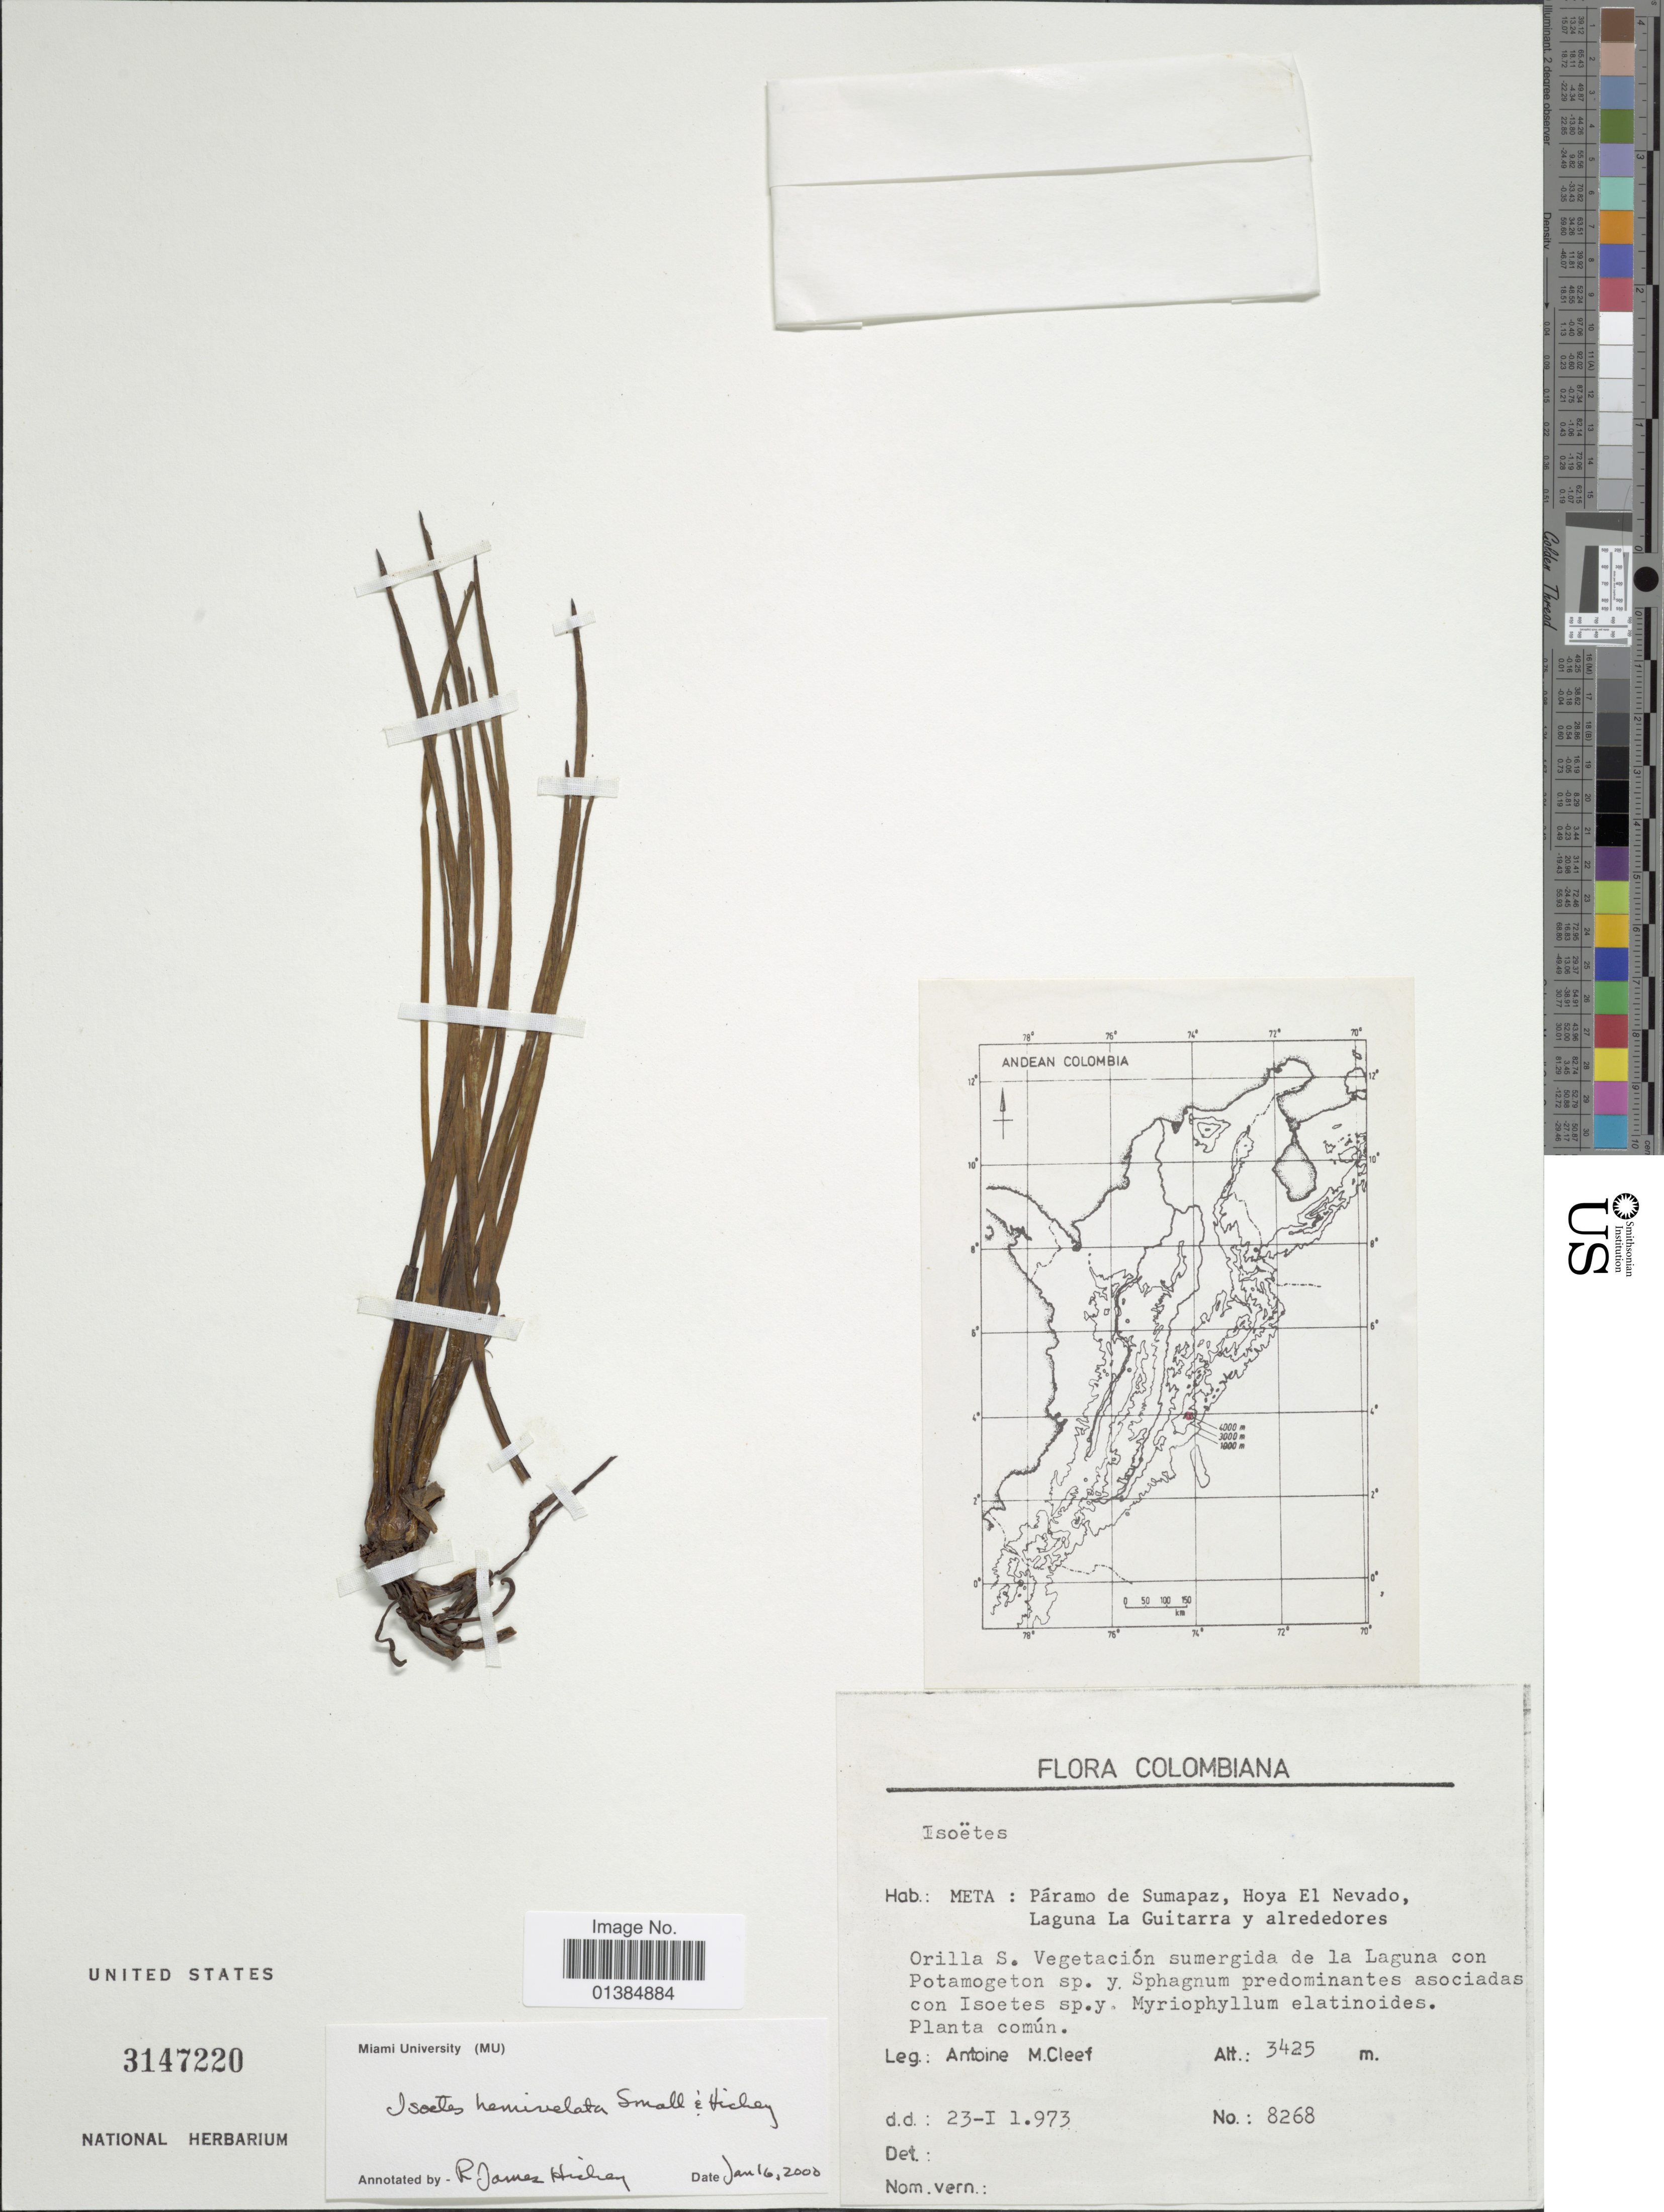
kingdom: Plantae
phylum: Tracheophyta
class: Lycopodiopsida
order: Isoetales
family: Isoetaceae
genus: Isoetes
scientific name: Isoetes hemivelata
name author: R.L. Small & Hickey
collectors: A. M. Cleef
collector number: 8268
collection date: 1973-01-23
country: Colombia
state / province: Meta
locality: Páramo de Sumapaz, Hoya El Nevado, Laguna La Guitarra y alrededores.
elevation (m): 3425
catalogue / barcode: US 3147220